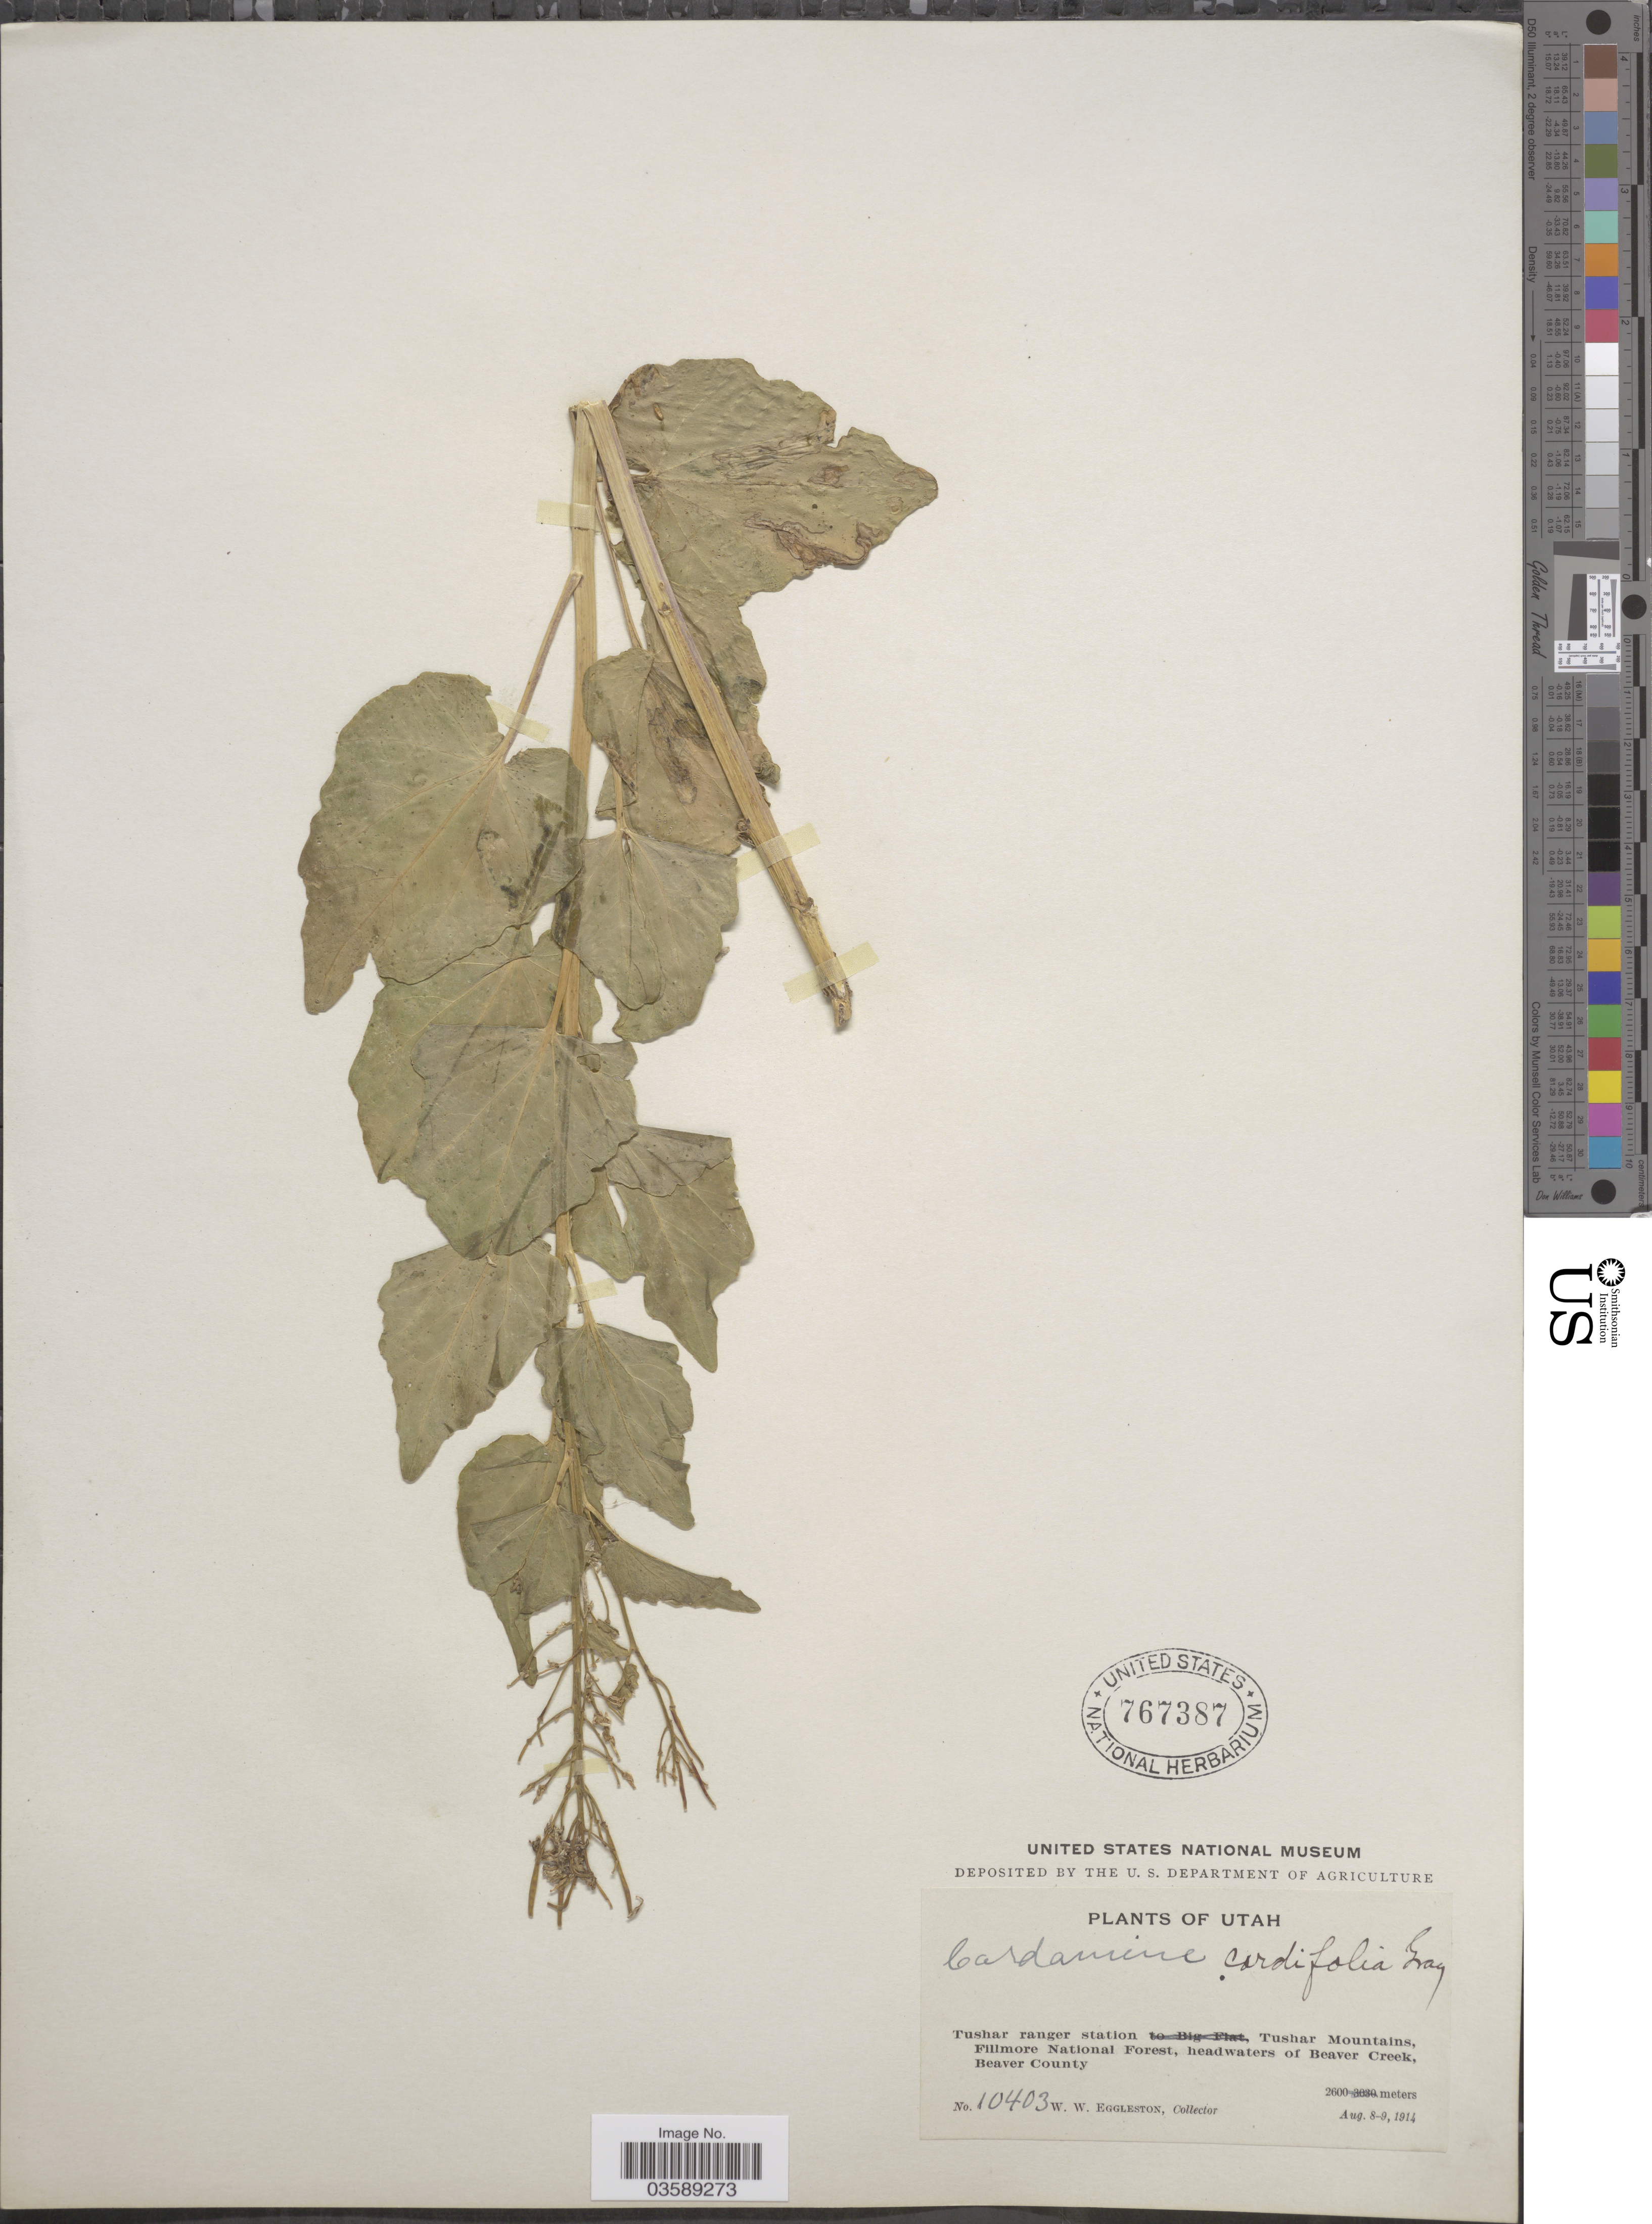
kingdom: Plantae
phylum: Tracheophyta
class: Magnoliopsida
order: Brassicales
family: Brassicaceae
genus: Cardamine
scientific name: Cardamine cordifolia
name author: A. Gray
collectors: W. W. Eggleston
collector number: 10403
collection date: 1914-08-08/1914-08-09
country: United States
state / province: Utah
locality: Tushar ranger station Tushar Mountains, Fillmore National Forest, headwaters of Beaver Creek, Beaver County.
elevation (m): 2600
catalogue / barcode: US 767387